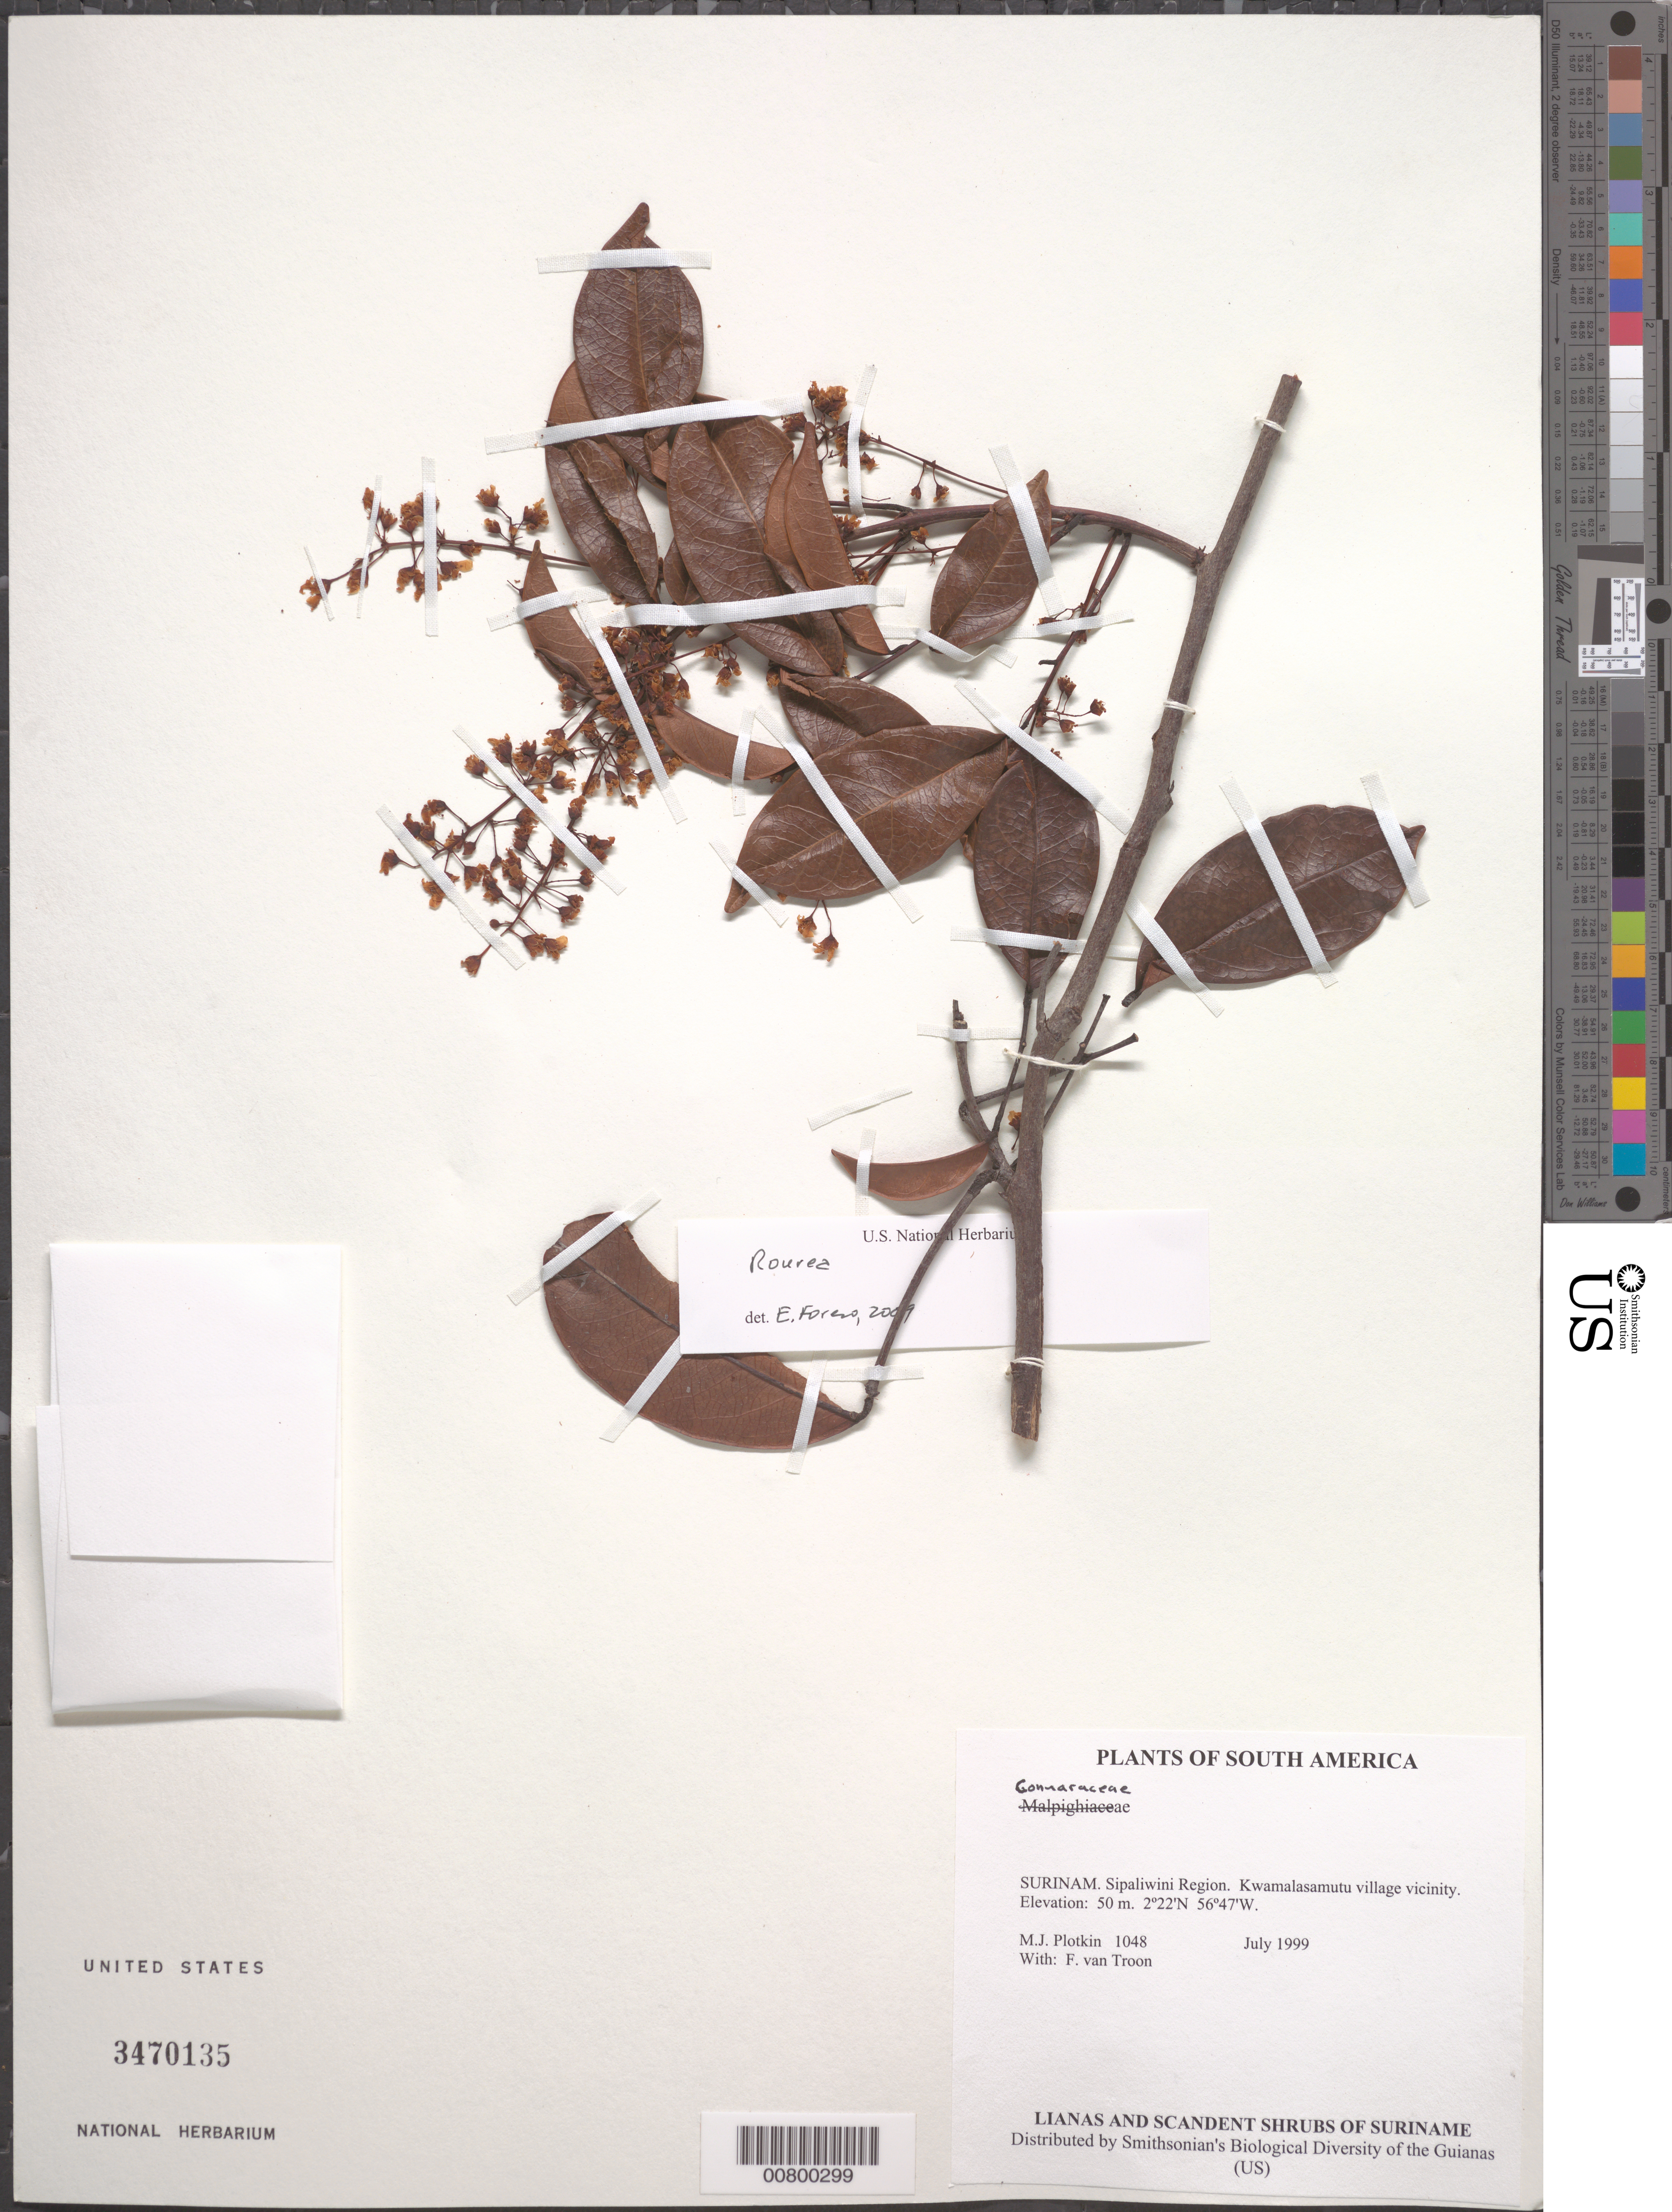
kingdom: Plantae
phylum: Tracheophyta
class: Magnoliopsida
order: Oxalidales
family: Connaraceae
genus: Rourea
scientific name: Rourea sp.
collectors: M. Plotkin & F. Van Troon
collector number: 1048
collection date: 1999-07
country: Suriname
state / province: Sipaliwini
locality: Sipaliwini Region. Kwamalasamutu village vicinity.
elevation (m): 50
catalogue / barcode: US 3470135